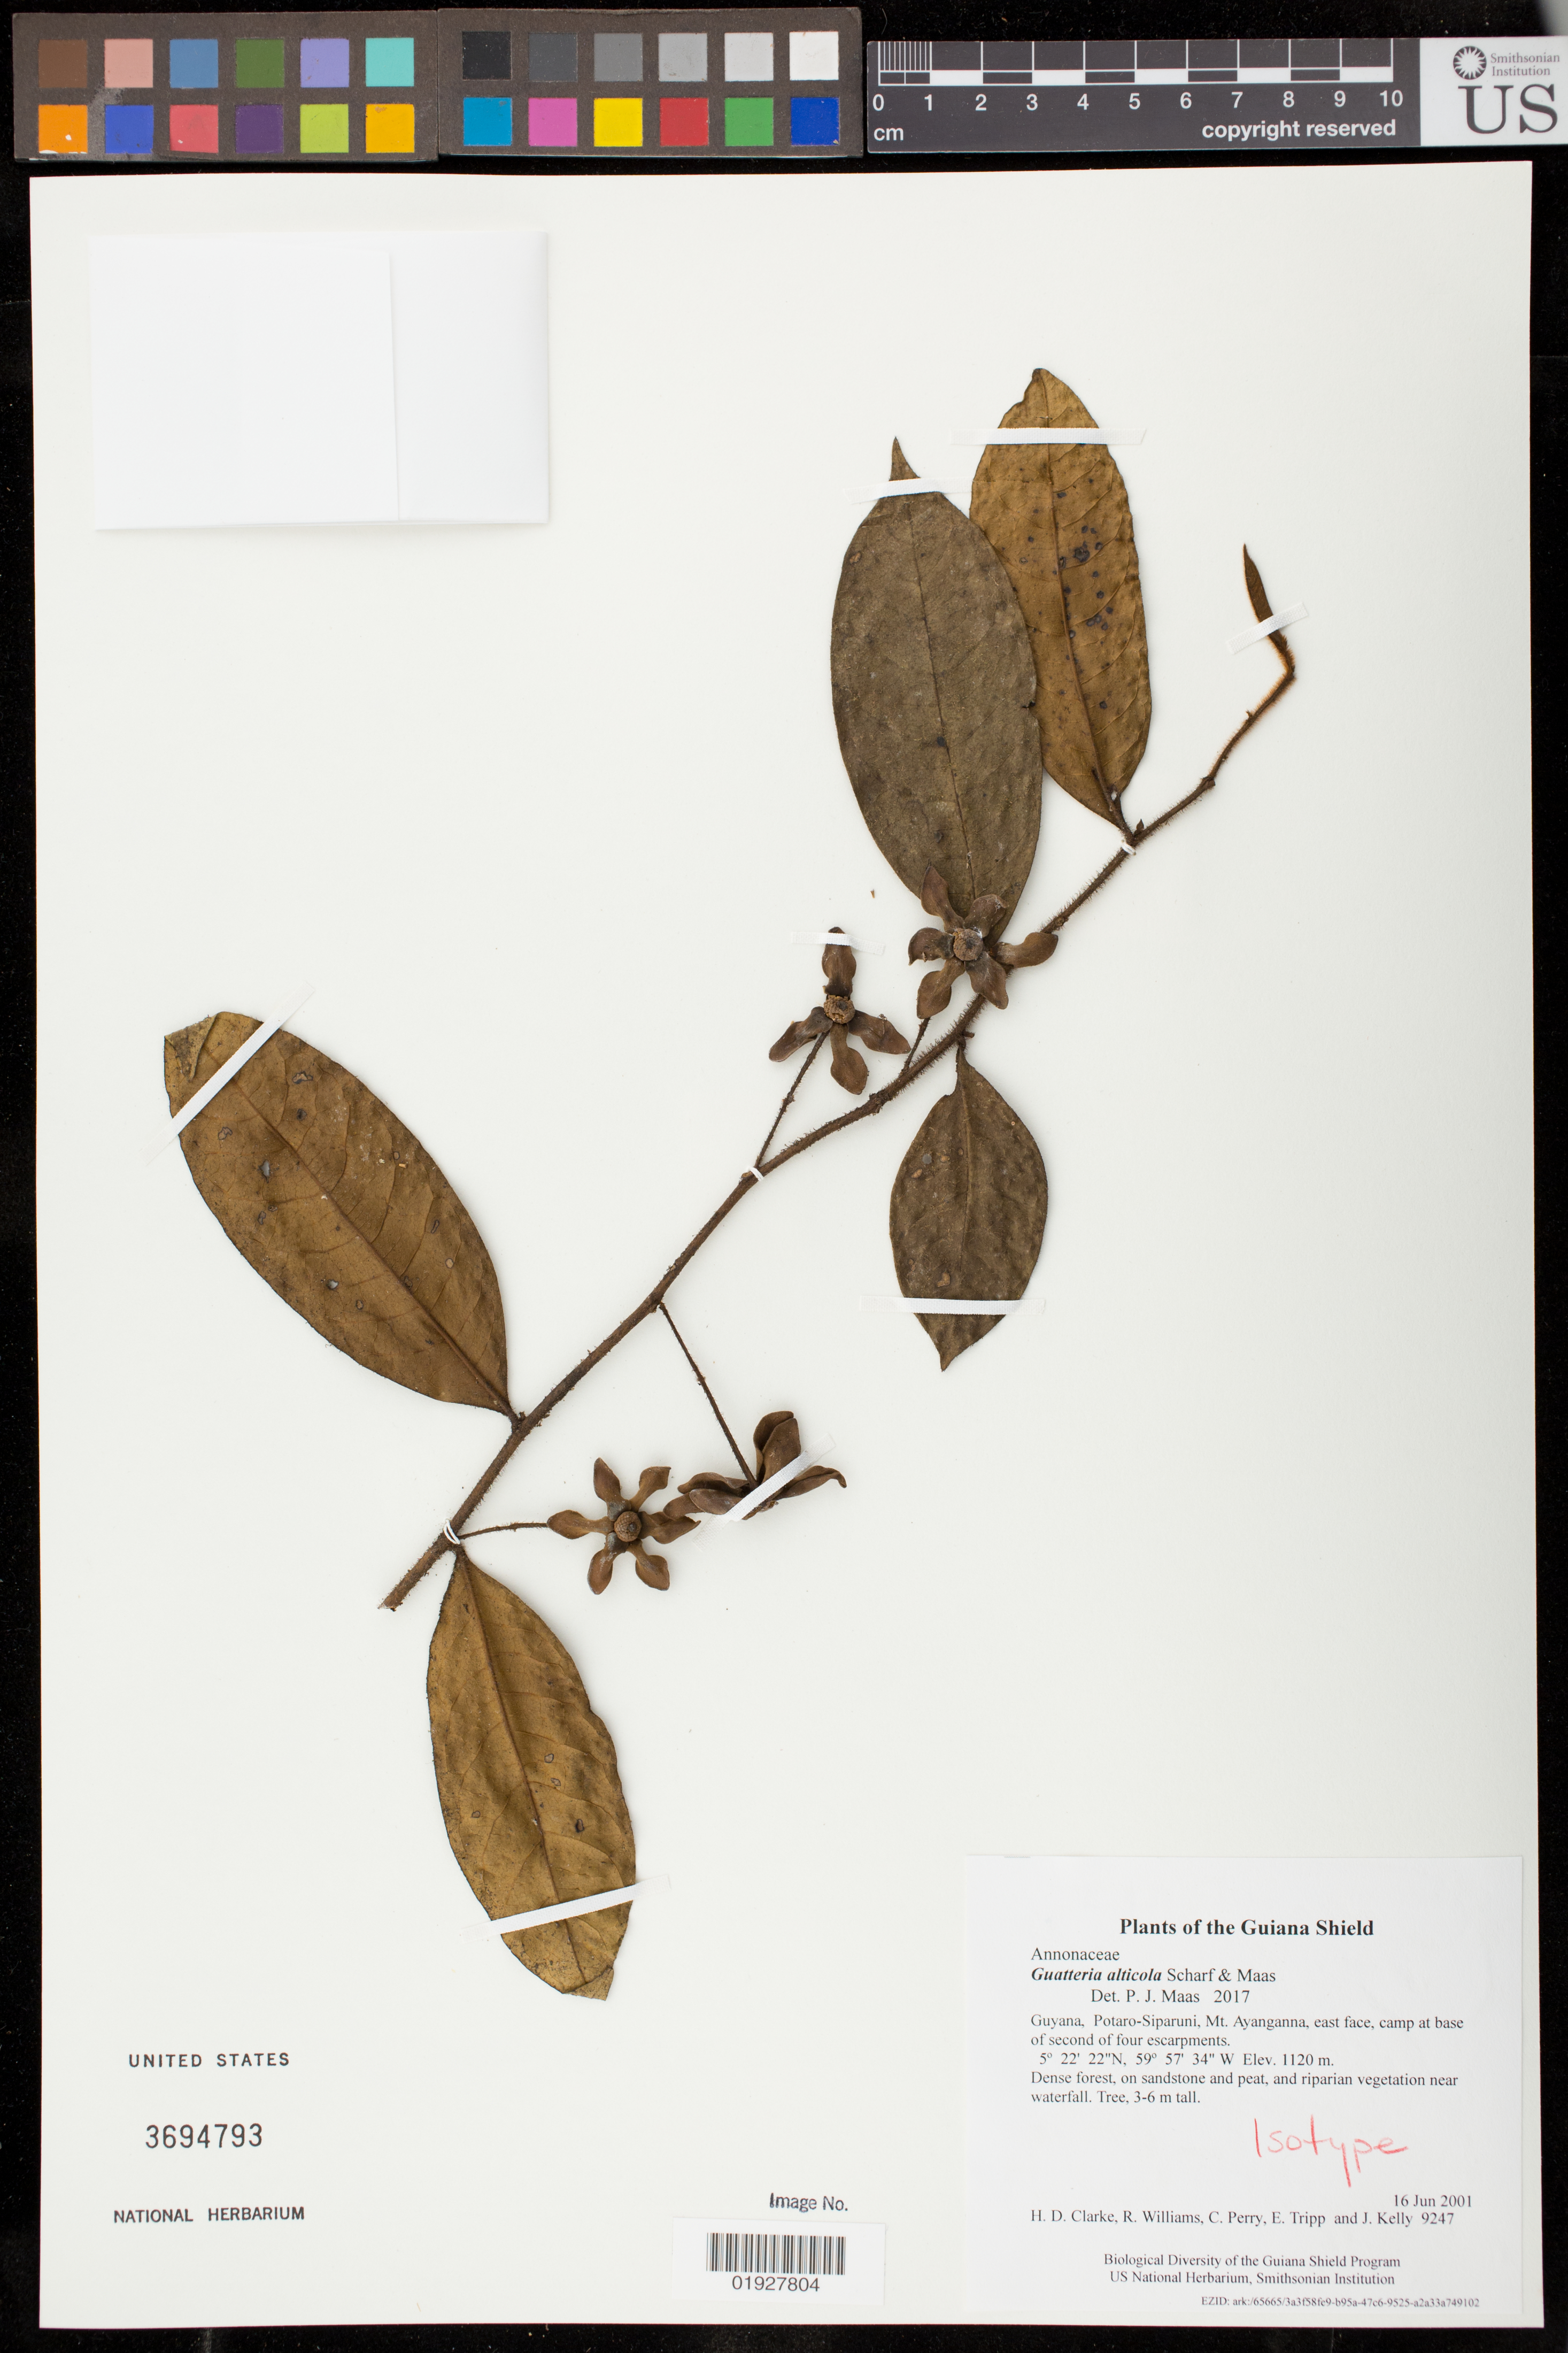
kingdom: Plantae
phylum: Tracheophyta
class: Magnoliopsida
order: Magnoliales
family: Annonaceae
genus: Guatteria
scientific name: Guatteria alticola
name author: Scharf & Maas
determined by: Maas, P. J. M.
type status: Isotype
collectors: H. D. Clarke, R. Williams, C. Perry, E. Tripp & J. Kelly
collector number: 9247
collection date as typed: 16 Jun 2001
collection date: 2001-06-16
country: Guyana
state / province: Potaro-Siparuni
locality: Mt. Ayanganna, east face, camp at base of second of four escarpments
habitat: Dense forest, on sandstone and peat, and riparian vegetation near waterfall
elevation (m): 1120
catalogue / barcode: US 3694793